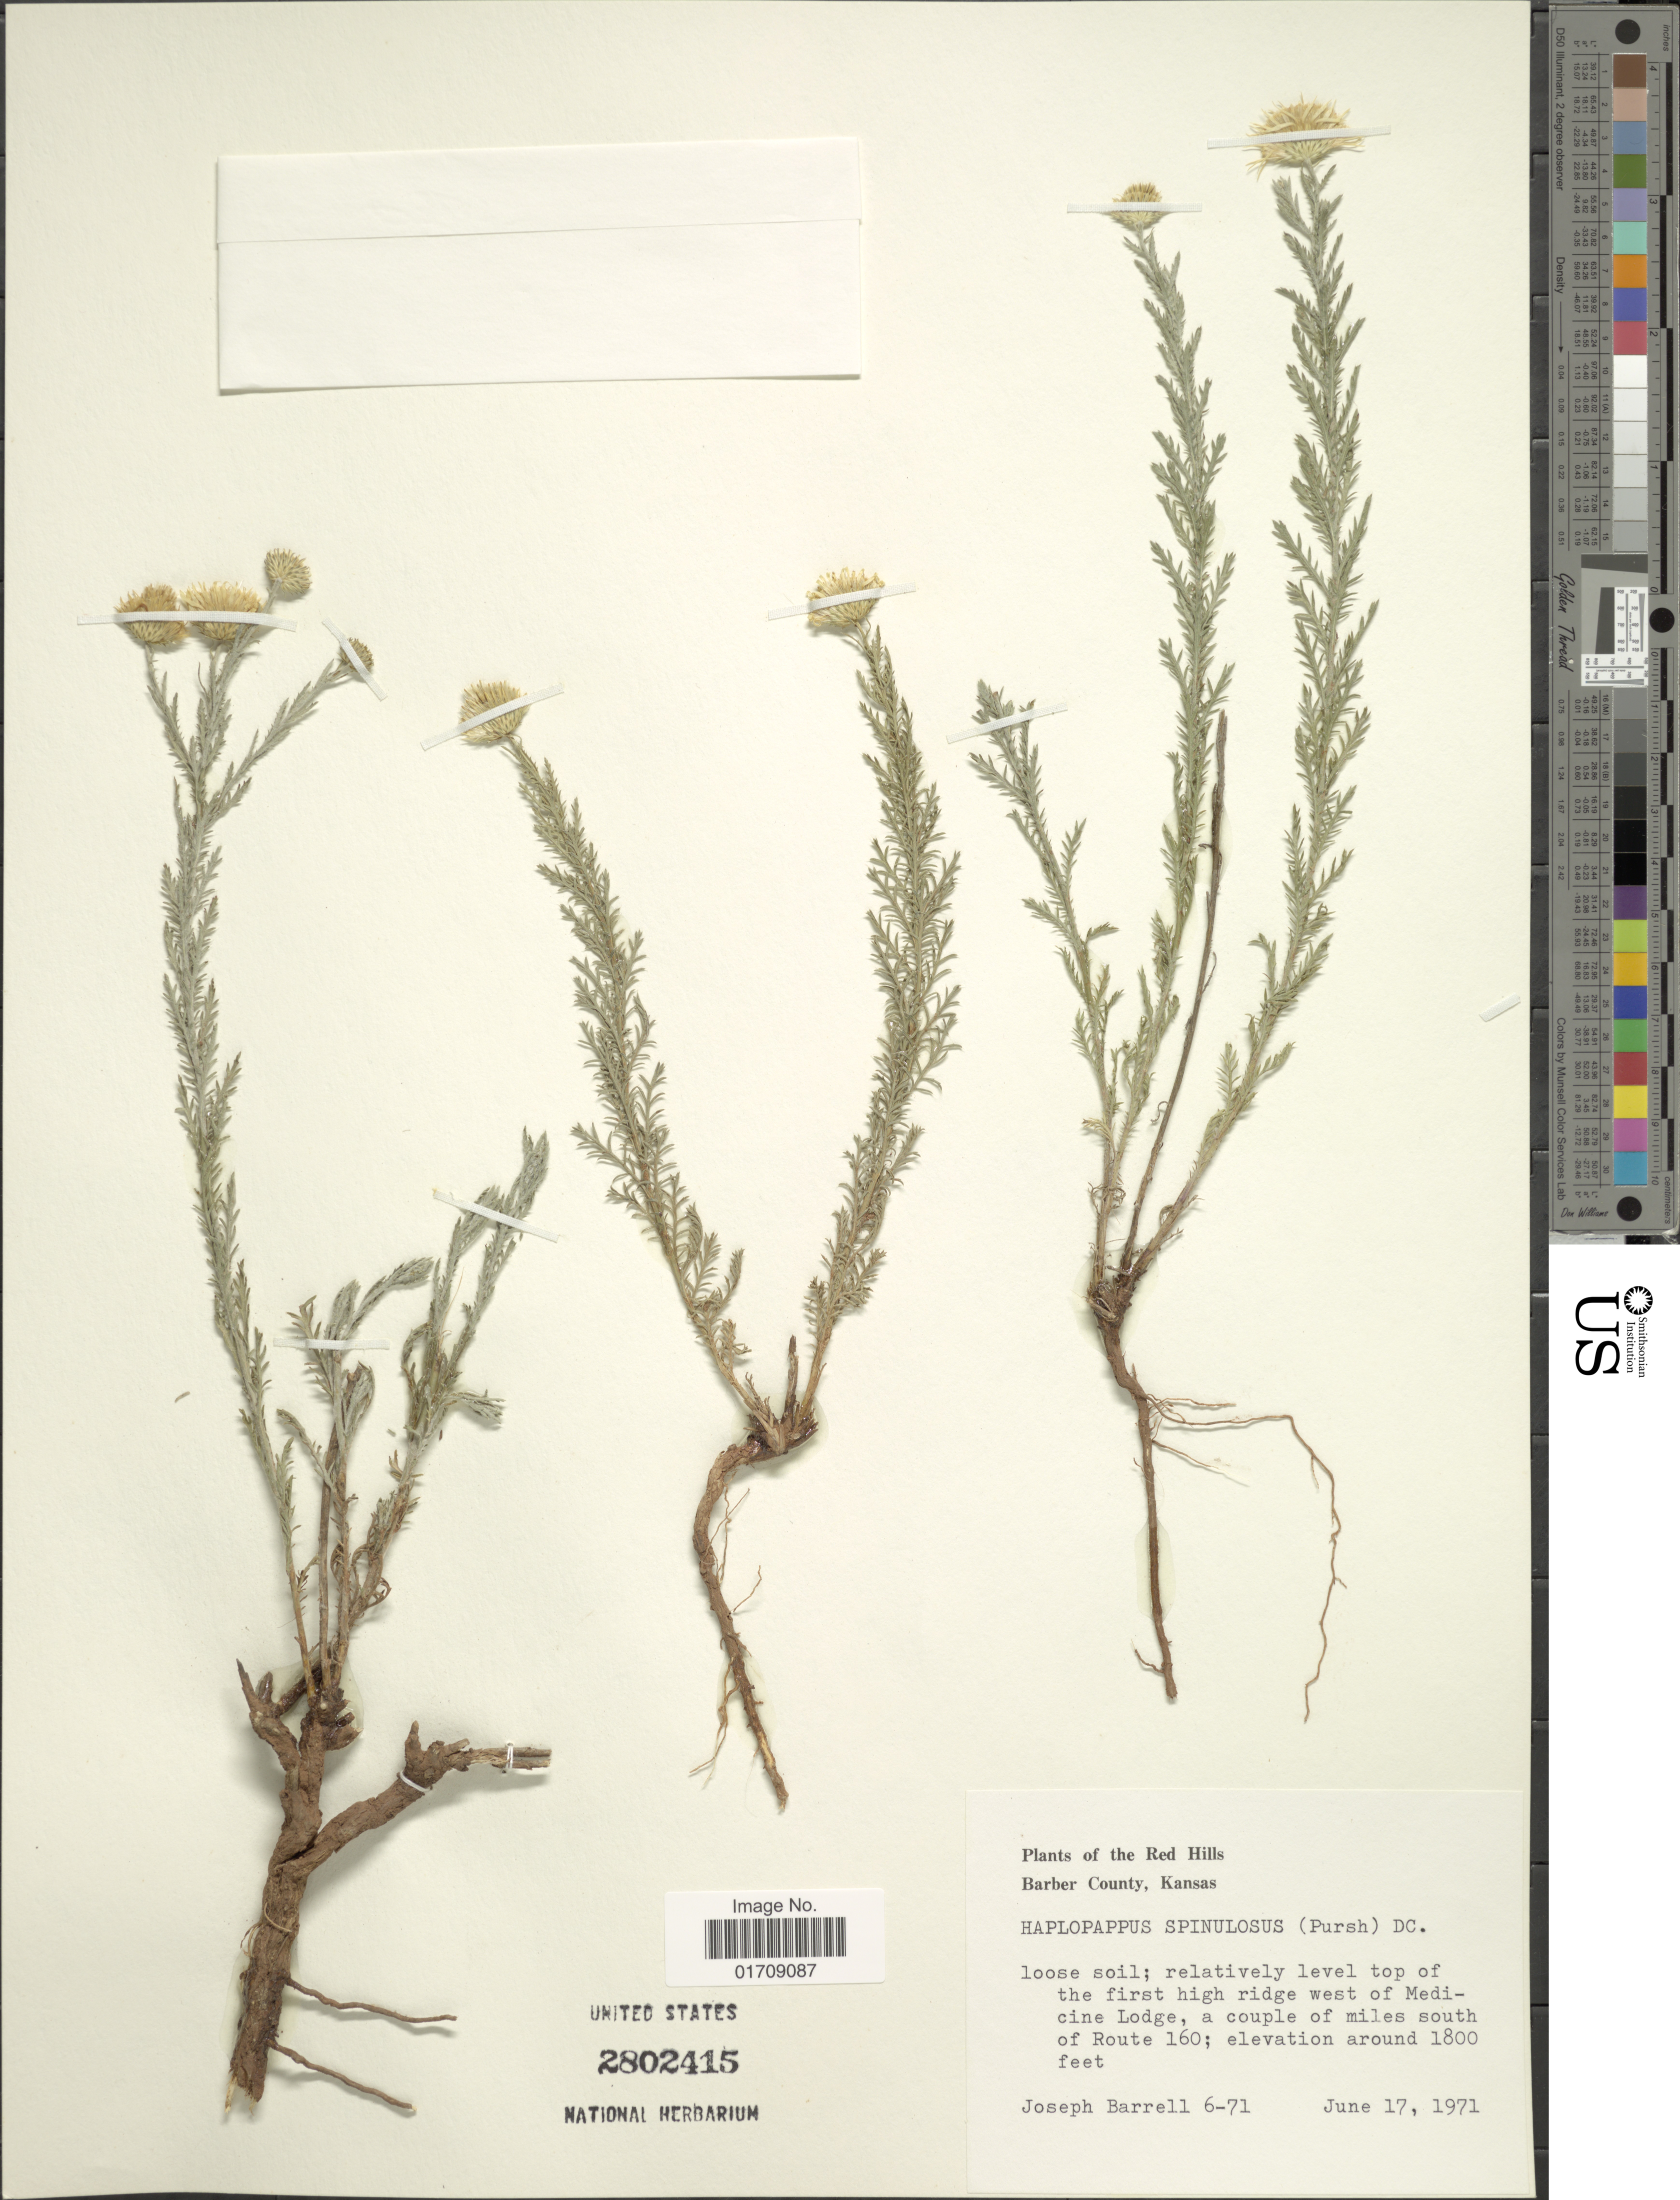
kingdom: Plantae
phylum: Tracheophyta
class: Magnoliopsida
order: Asterales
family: Asteraceae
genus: Machaeranthera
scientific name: Machaeranthera pinnata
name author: (Nutt.) Shinners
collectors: J. Barrell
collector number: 6-71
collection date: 1971-06-17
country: United States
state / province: Kansas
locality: Red Hills, Barber County, west of Medicine Lodge, a couple of miles south of Route 160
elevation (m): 549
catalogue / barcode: US 2802415